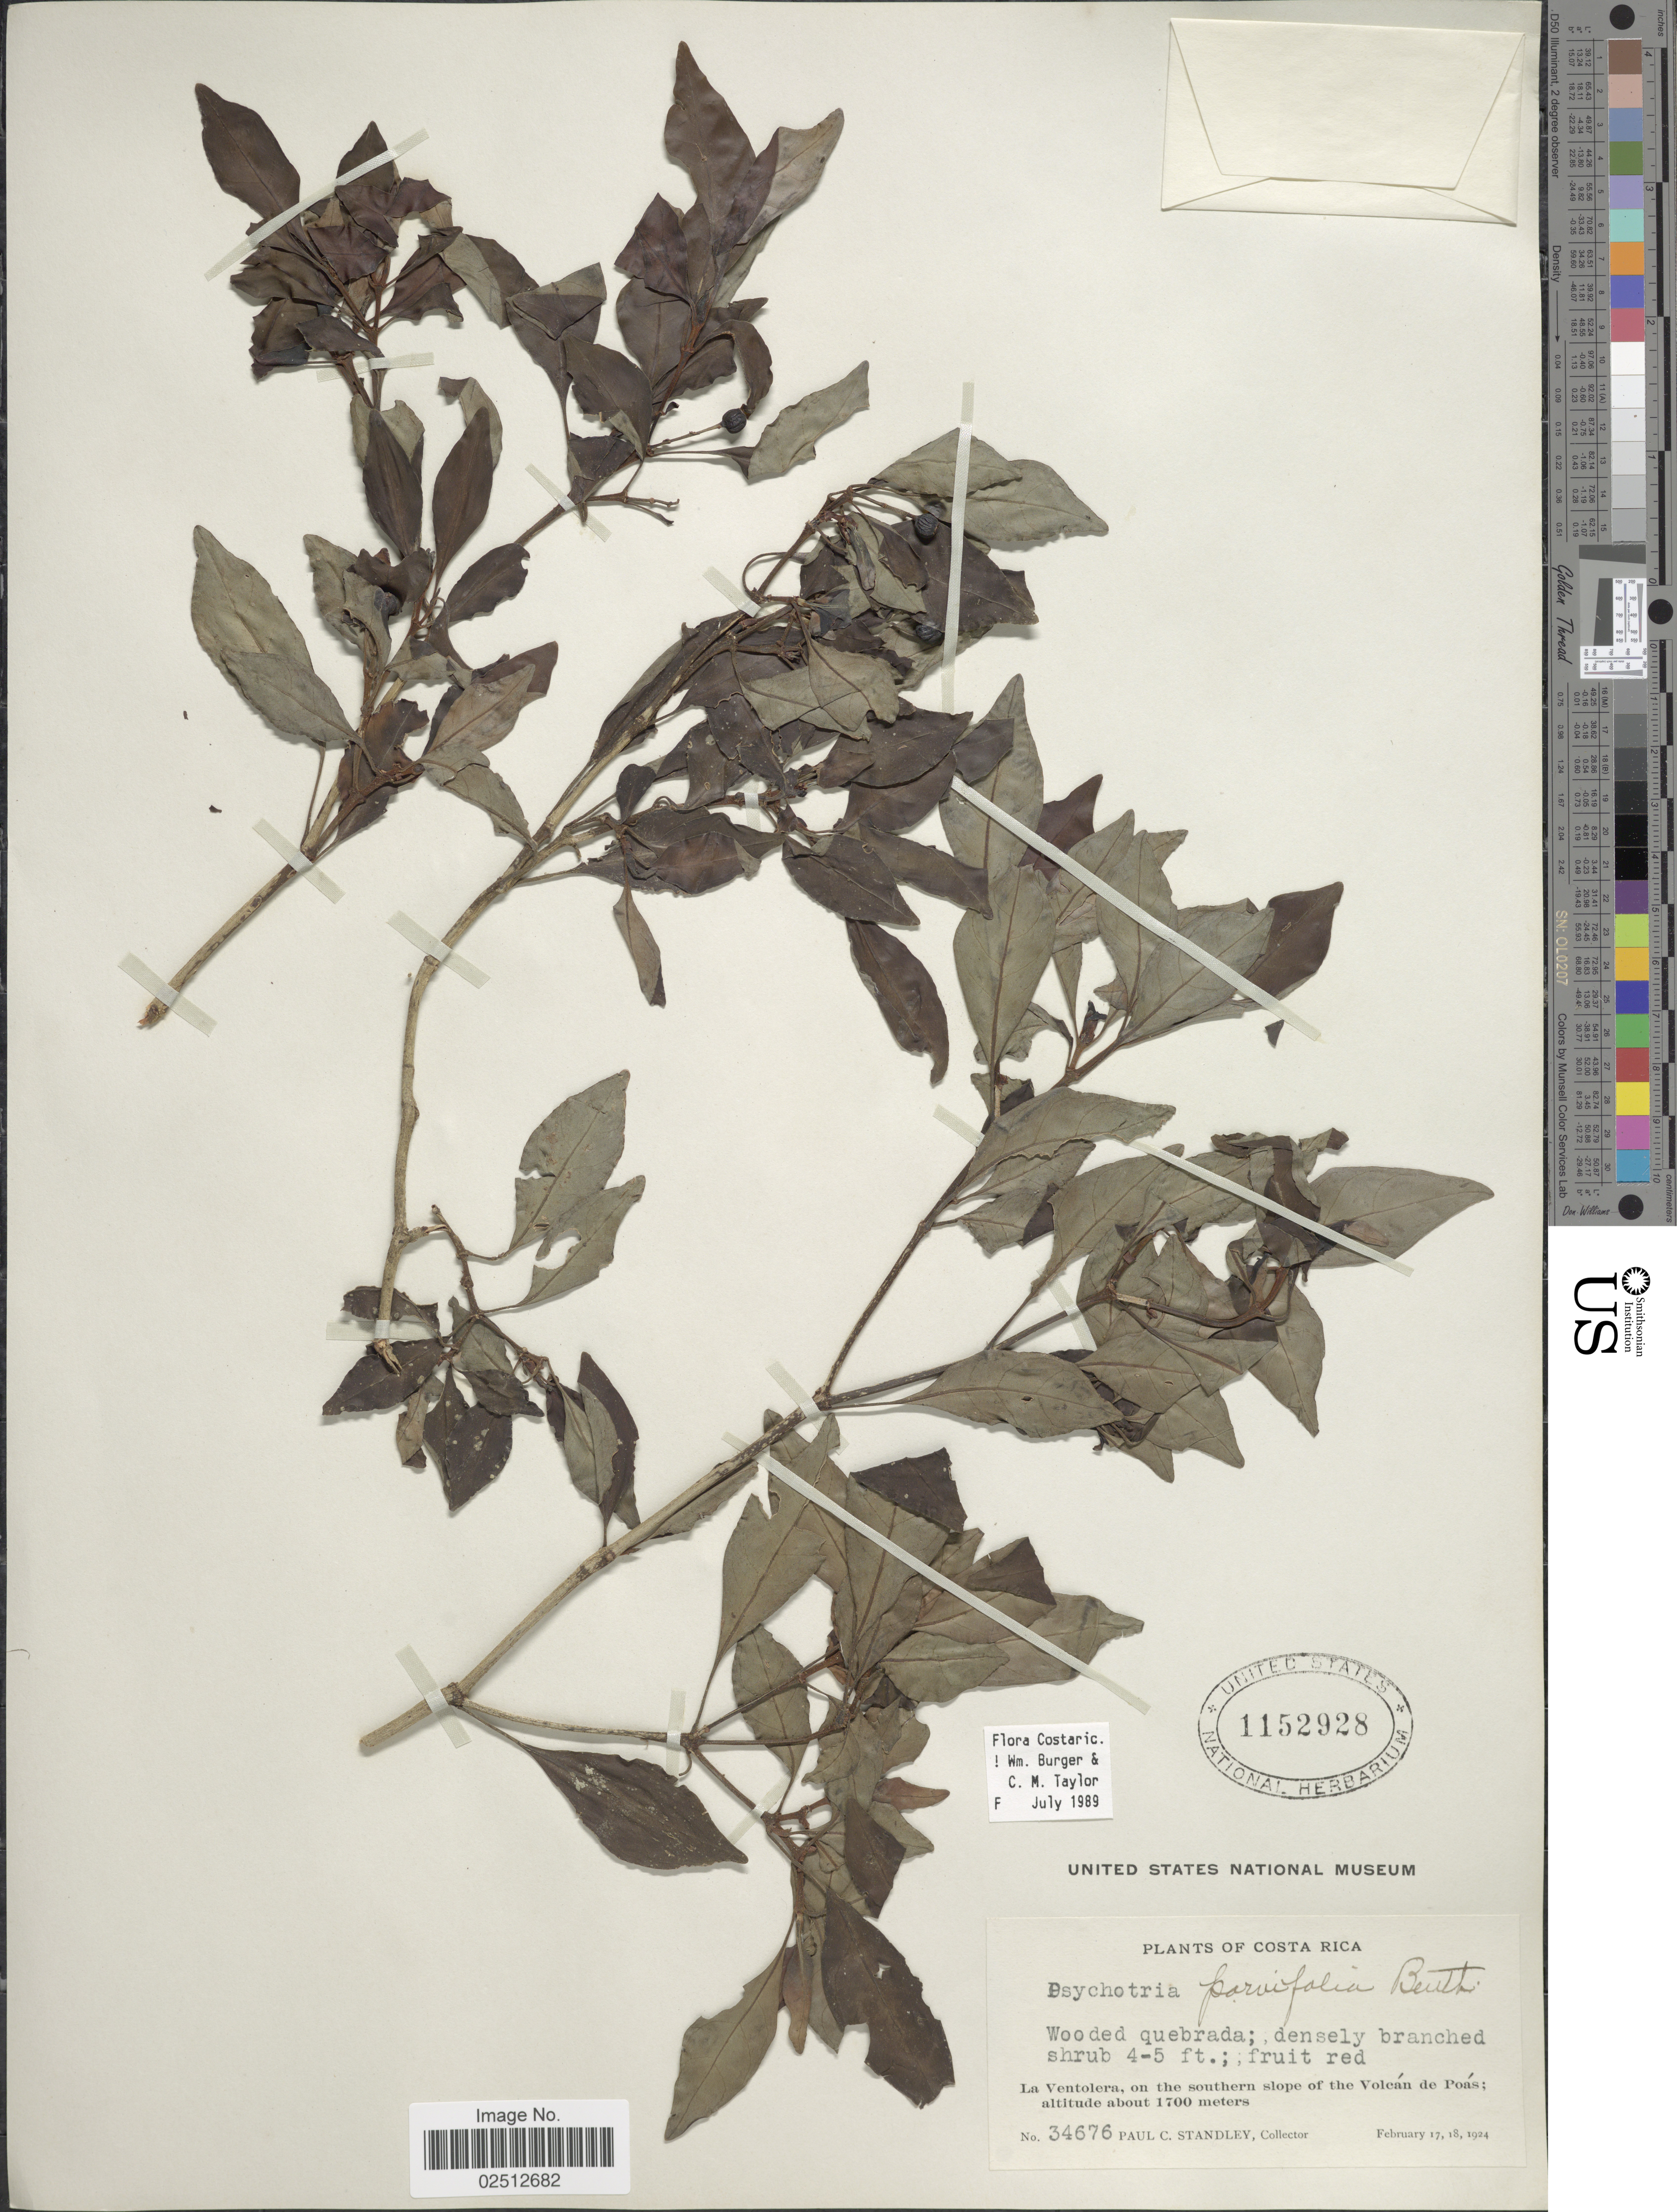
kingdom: Plantae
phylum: Tracheophyta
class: Magnoliopsida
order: Gentianales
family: Rubiaceae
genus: Psychotria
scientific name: Psychotria parvifolia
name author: Benth. ex Oerst.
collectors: P. C. Standley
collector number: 34676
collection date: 1924-02-17/1924-02-18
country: Costa Rica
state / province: Alajuela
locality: La Ventolera, on the southern slope of the Volcan de Poas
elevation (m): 1700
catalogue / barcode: US 1152928